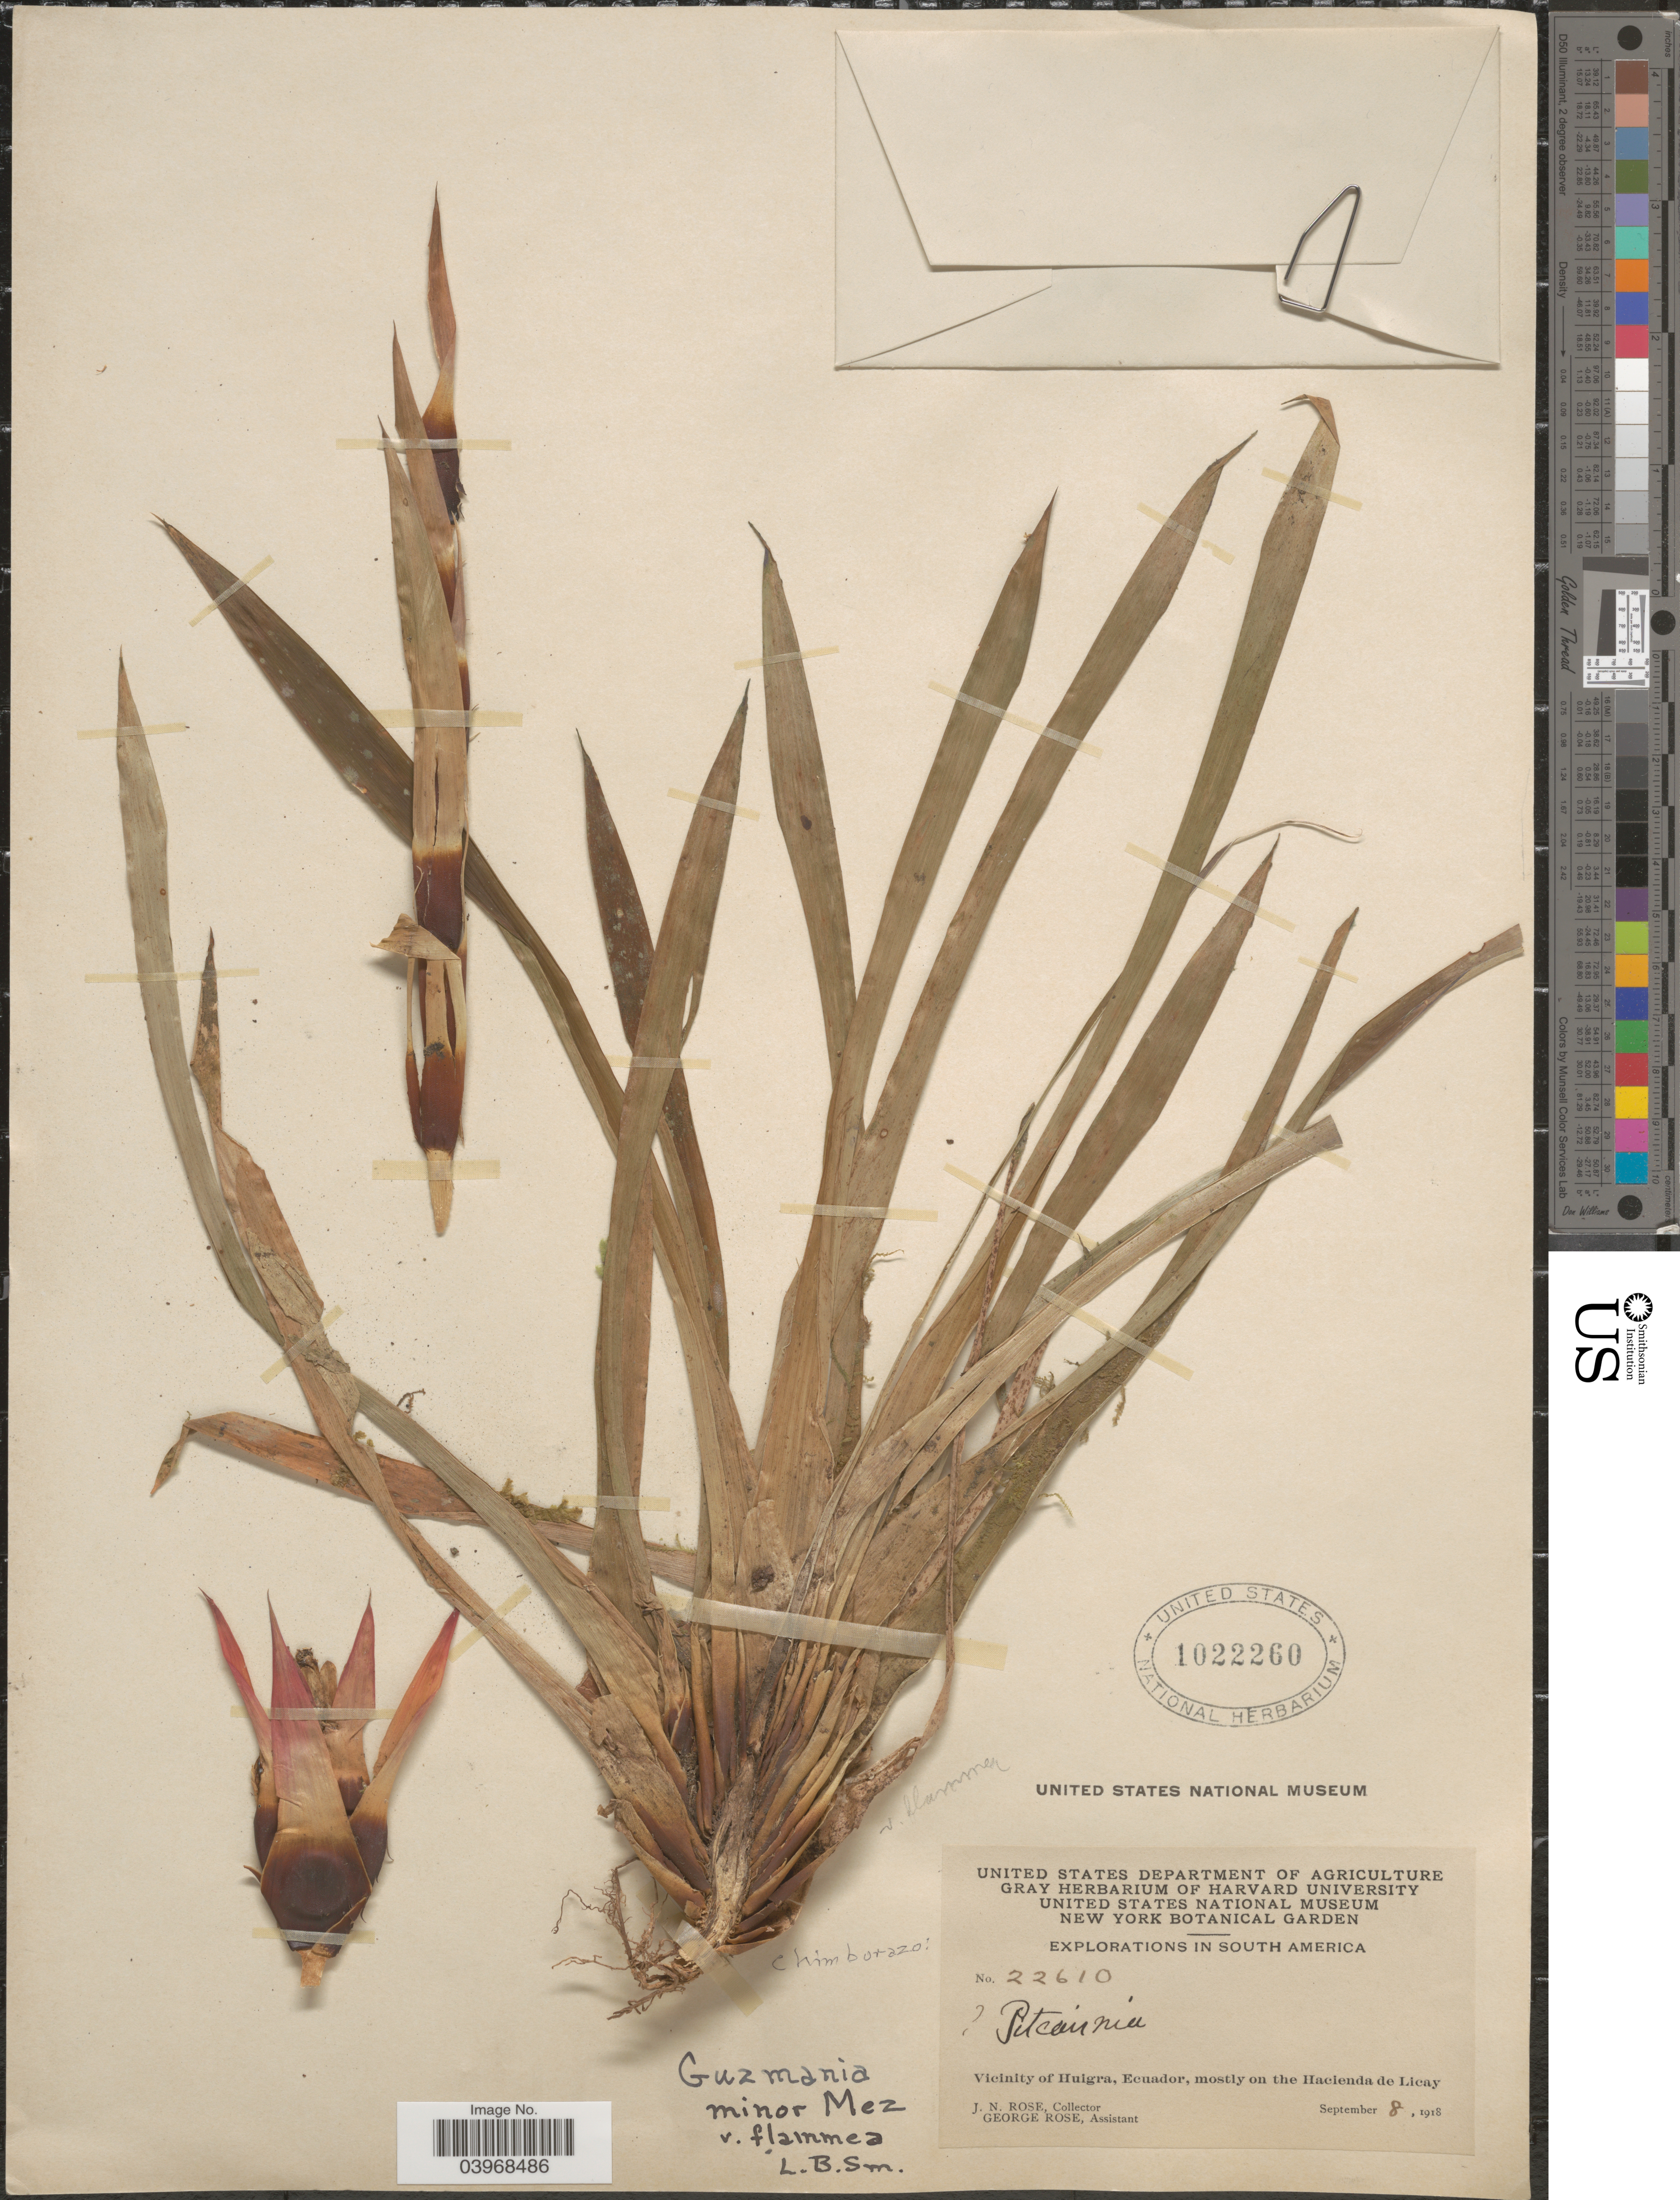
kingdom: Plantae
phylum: Tracheophyta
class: Liliopsida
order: Poales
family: Bromeliaceae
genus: Guzmania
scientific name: Guzmania lingulata var. flammea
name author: (L.B. Sm.) L.B. Sm.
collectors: J. N. Rose & G. Rose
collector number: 22610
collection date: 1918-09-08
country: Ecuador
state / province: Chimborazo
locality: Vicinity of Huigra, mostly on the Hacienda de Licay.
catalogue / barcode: US 1022260